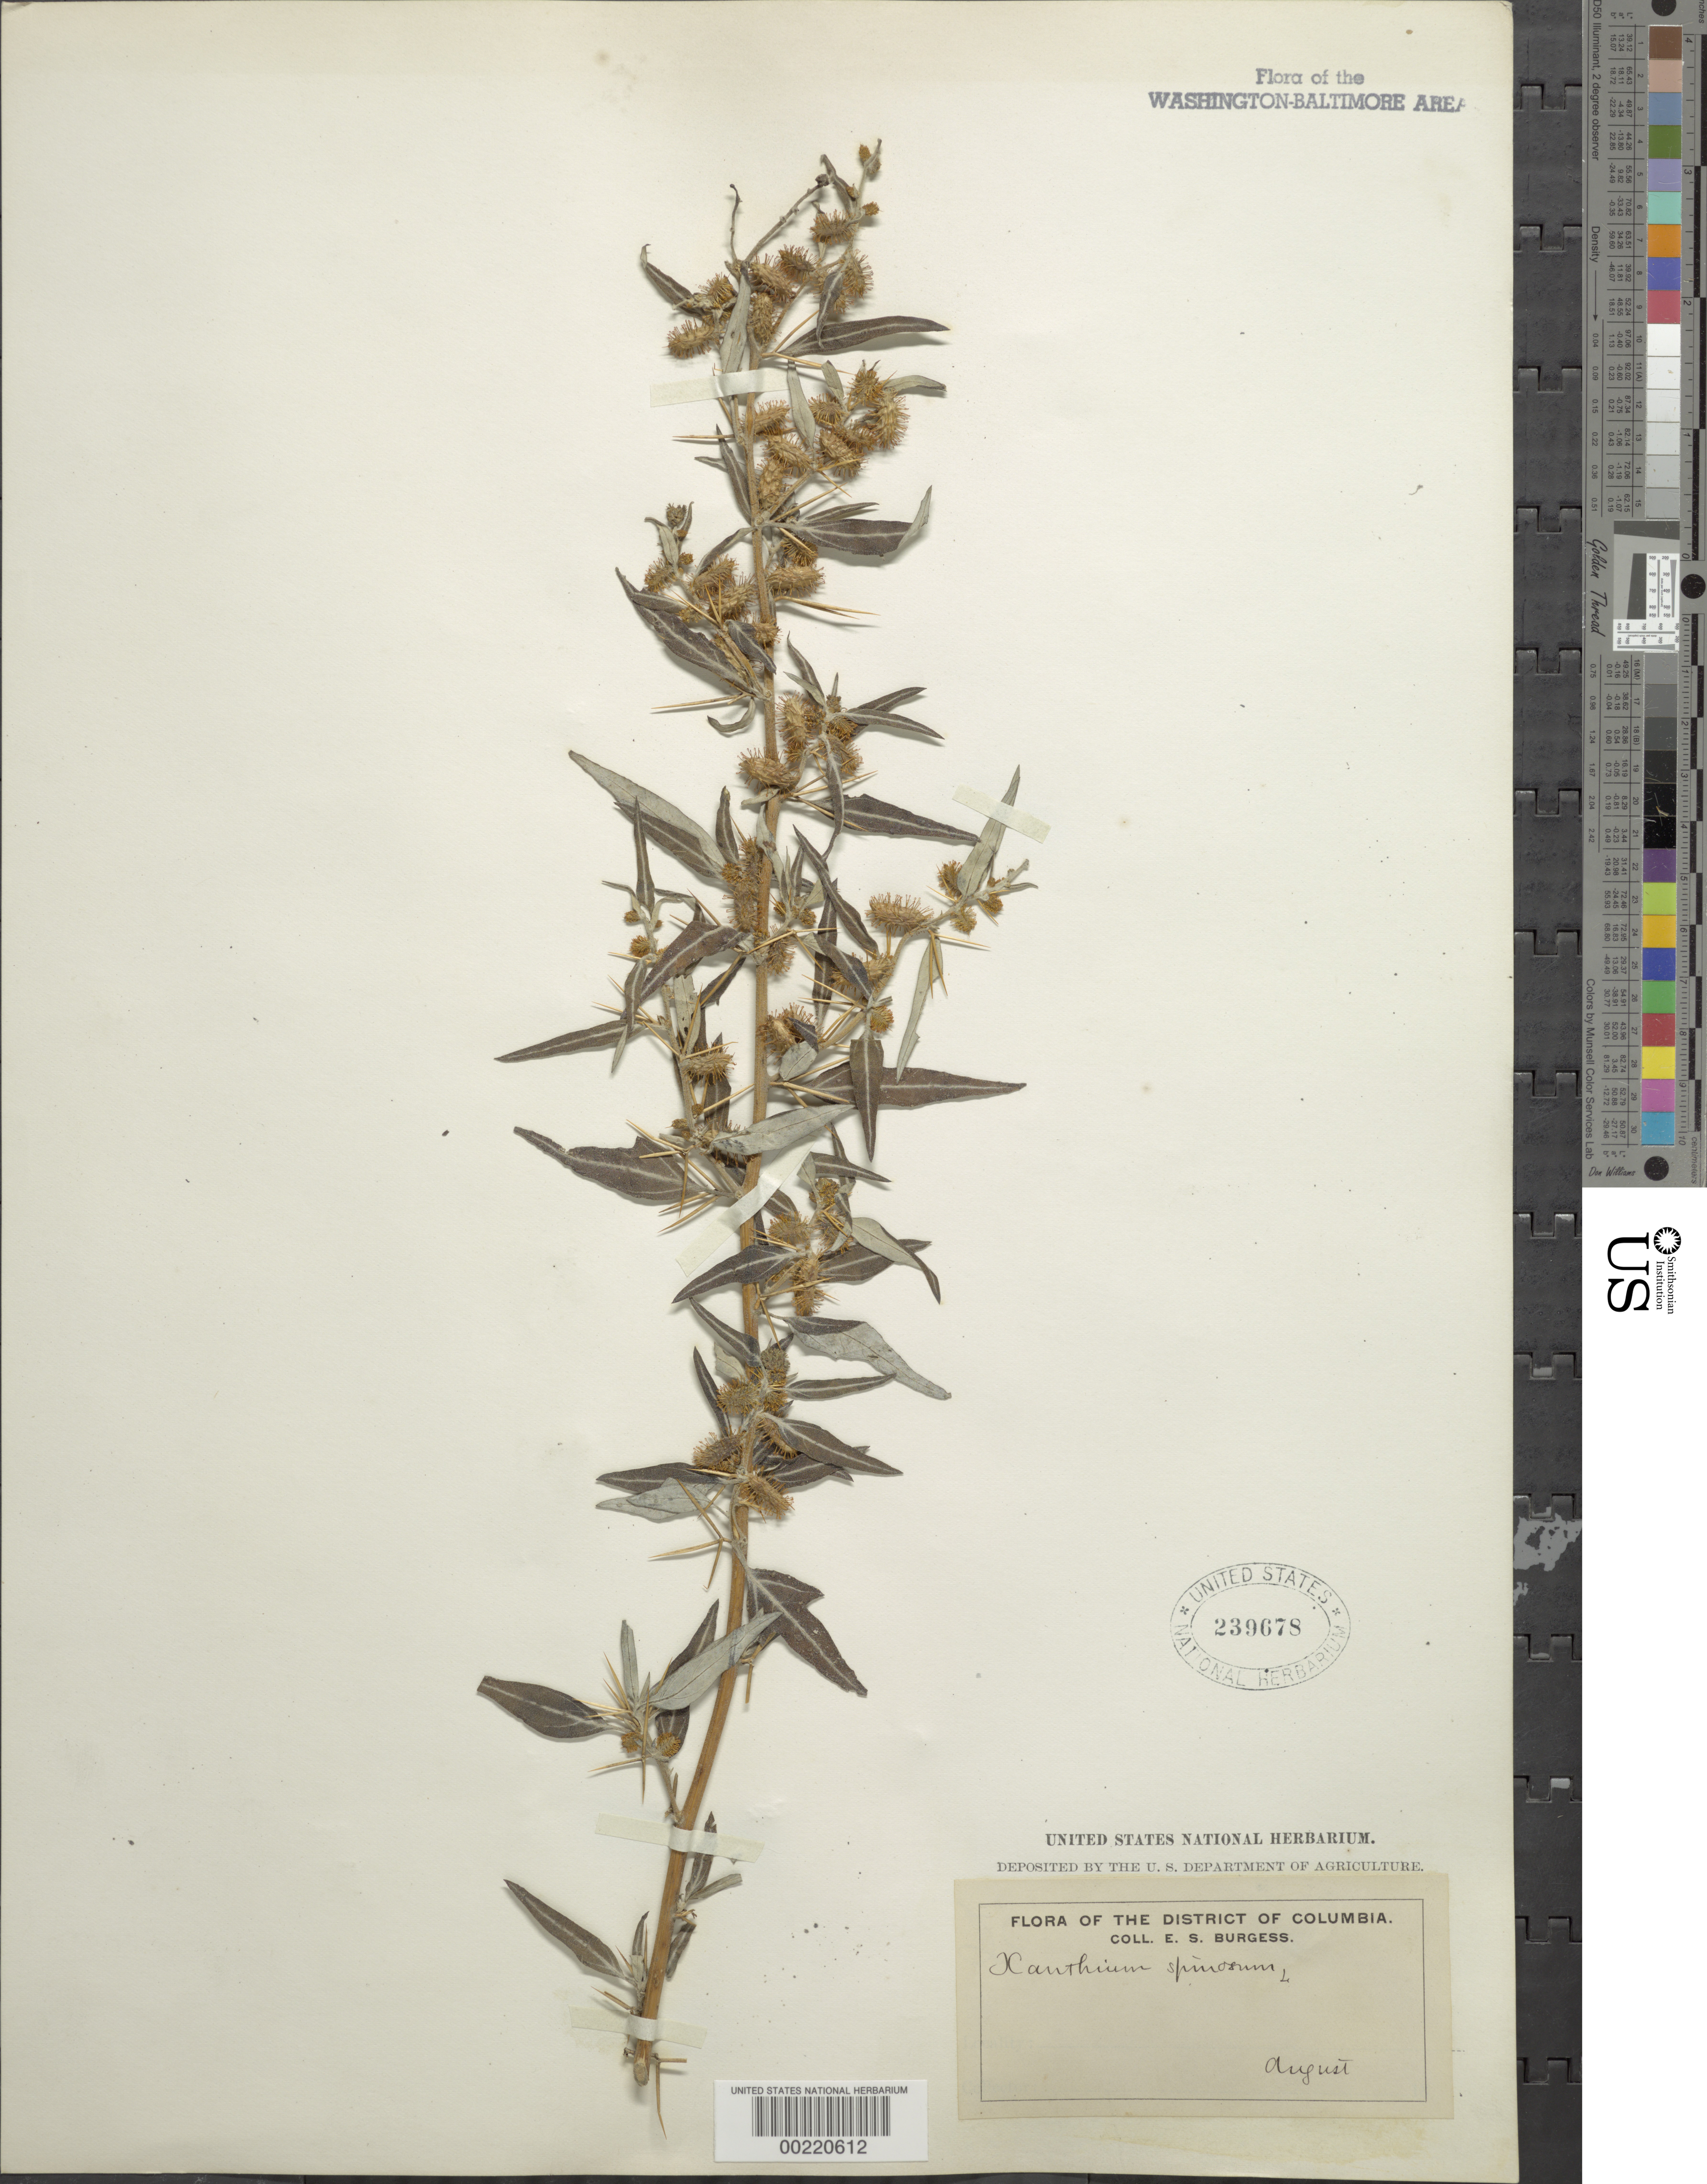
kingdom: Plantae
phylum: Tracheophyta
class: Magnoliopsida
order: Asterales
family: Asteraceae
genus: Xanthium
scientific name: Xanthium spinosum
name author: L.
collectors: E. Burgess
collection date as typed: Aug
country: United States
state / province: District of Columbia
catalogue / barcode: US 239678